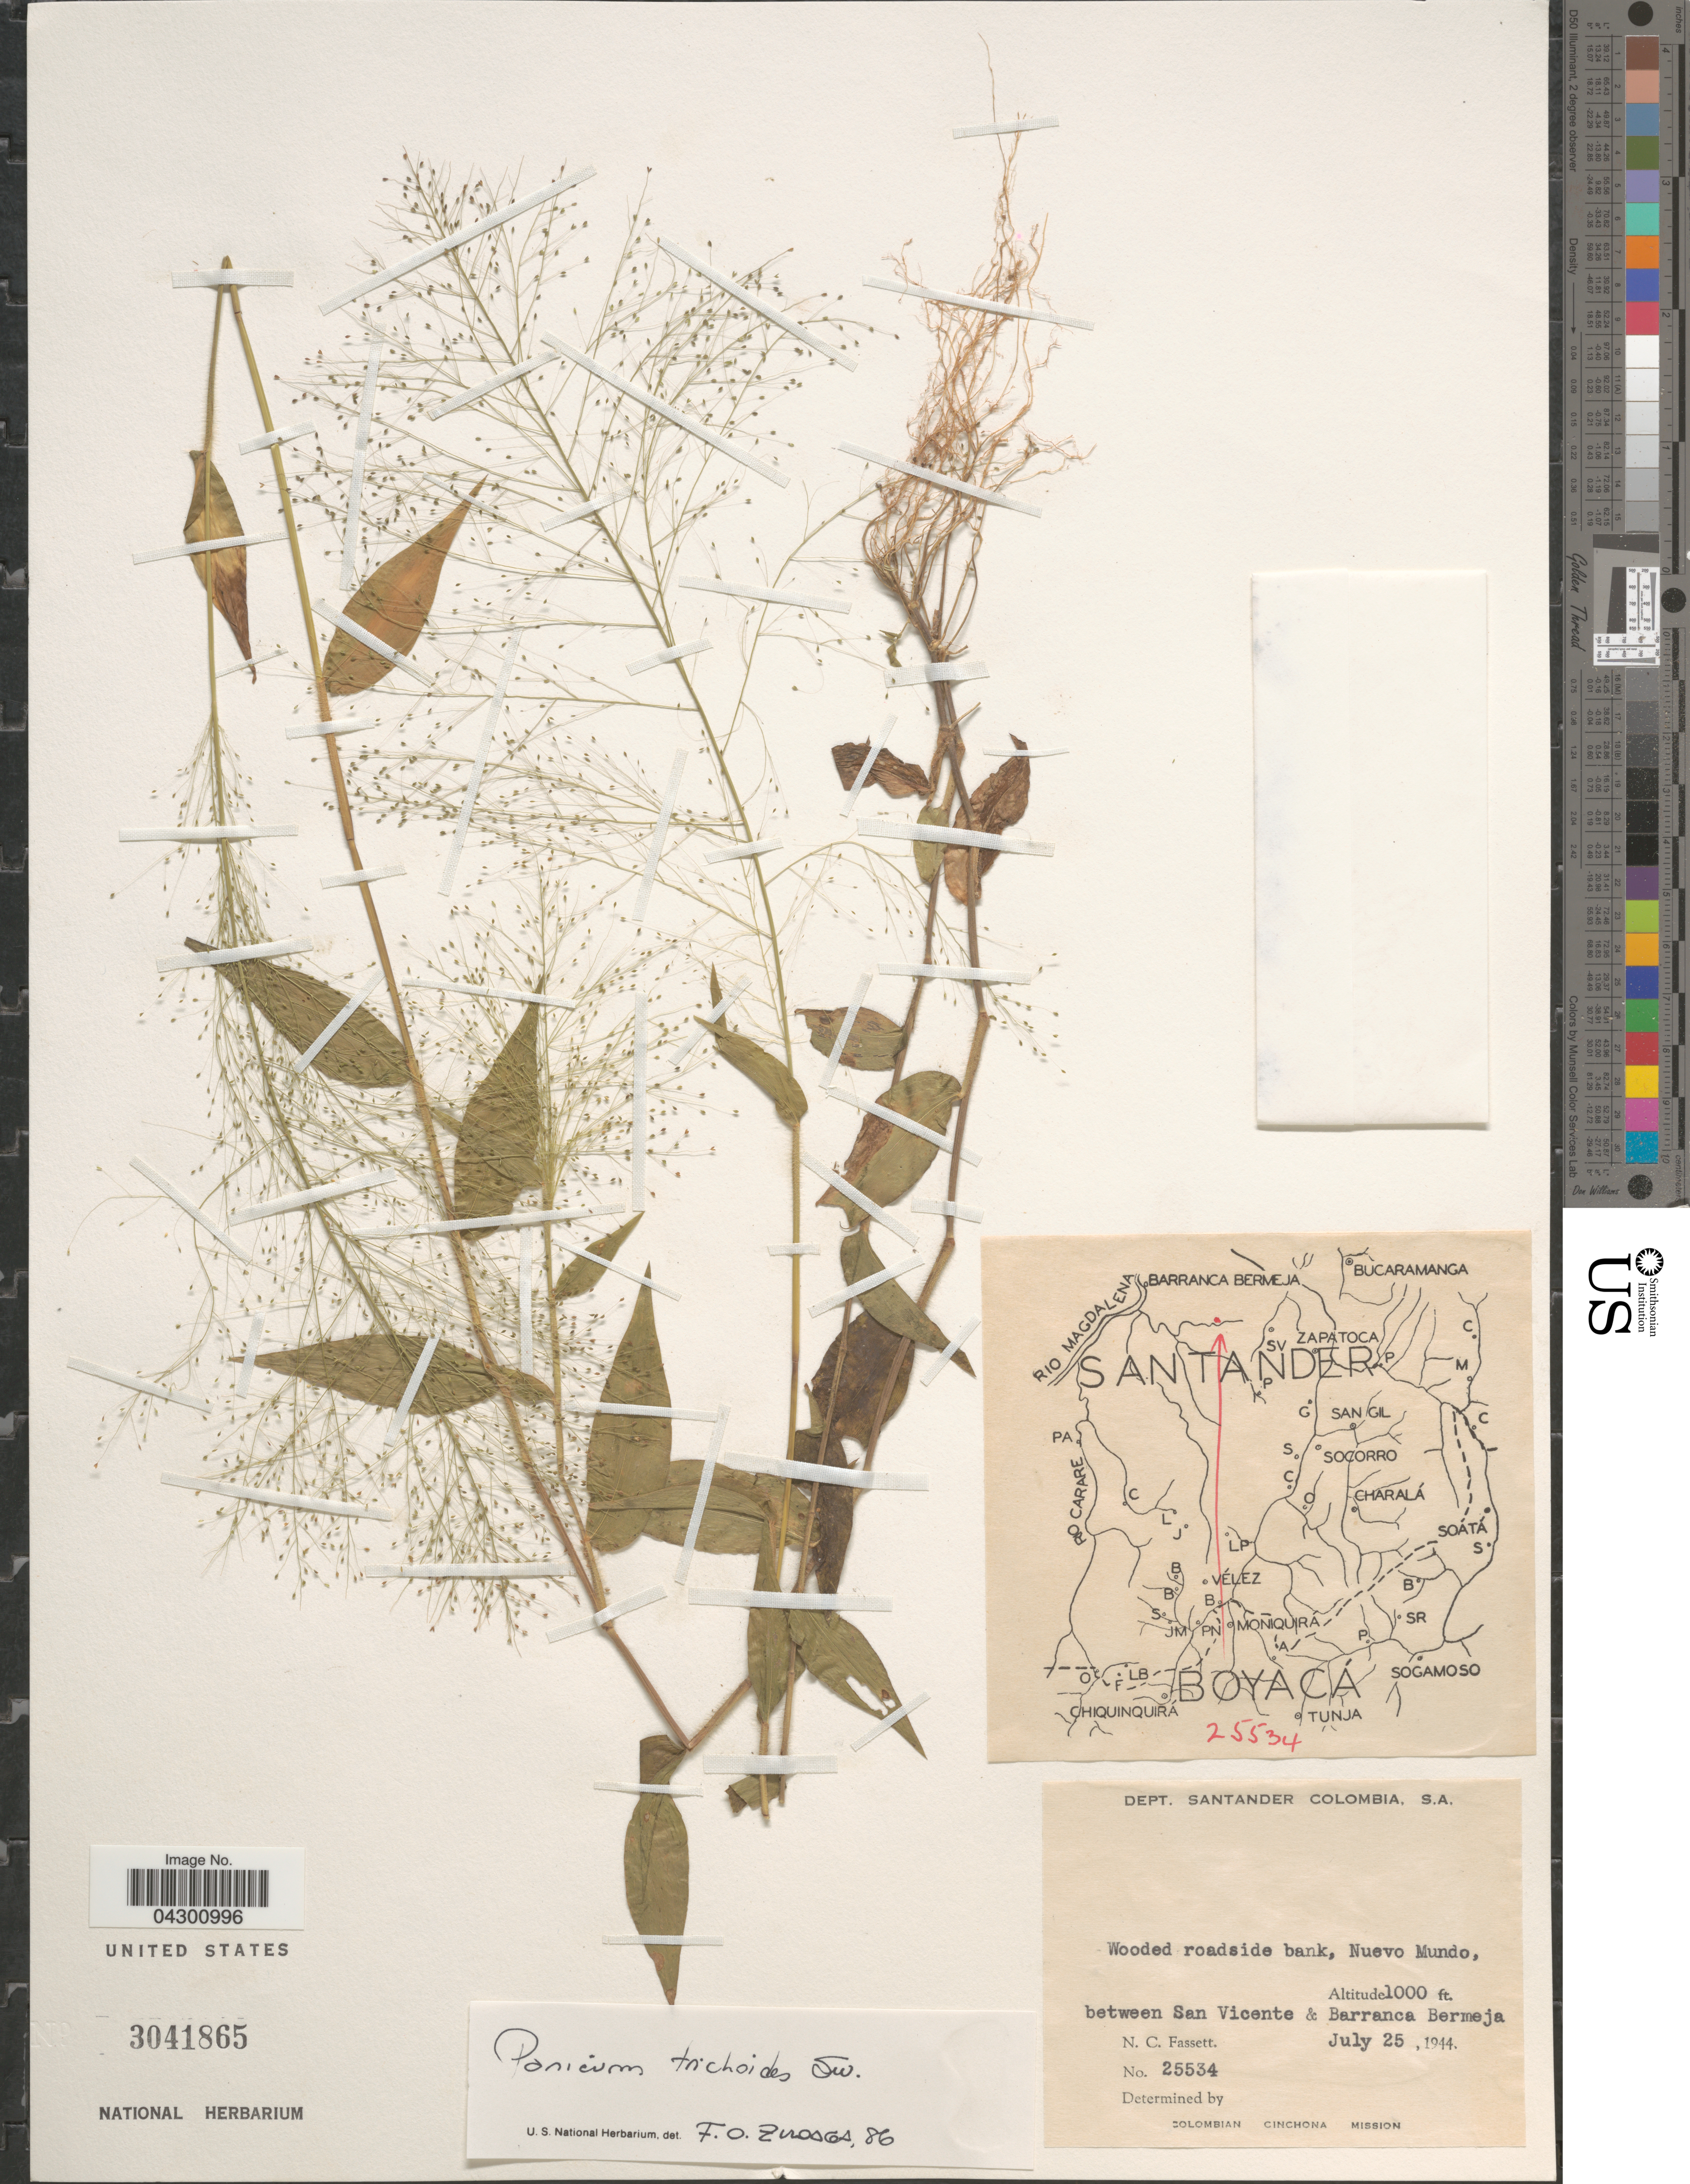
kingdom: Plantae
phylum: Tracheophyta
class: Liliopsida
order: Poales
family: Poaceae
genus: Panicum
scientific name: Panicum trichoides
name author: Sw.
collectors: N. C. Fassett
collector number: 25534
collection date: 1944-07-25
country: Colombia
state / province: Santander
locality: Dept. Santander. Nuevo Mundo, between San Vicente & Barranca Bermeja. Colombian Cinchona Mission.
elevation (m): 305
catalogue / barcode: US 3041865